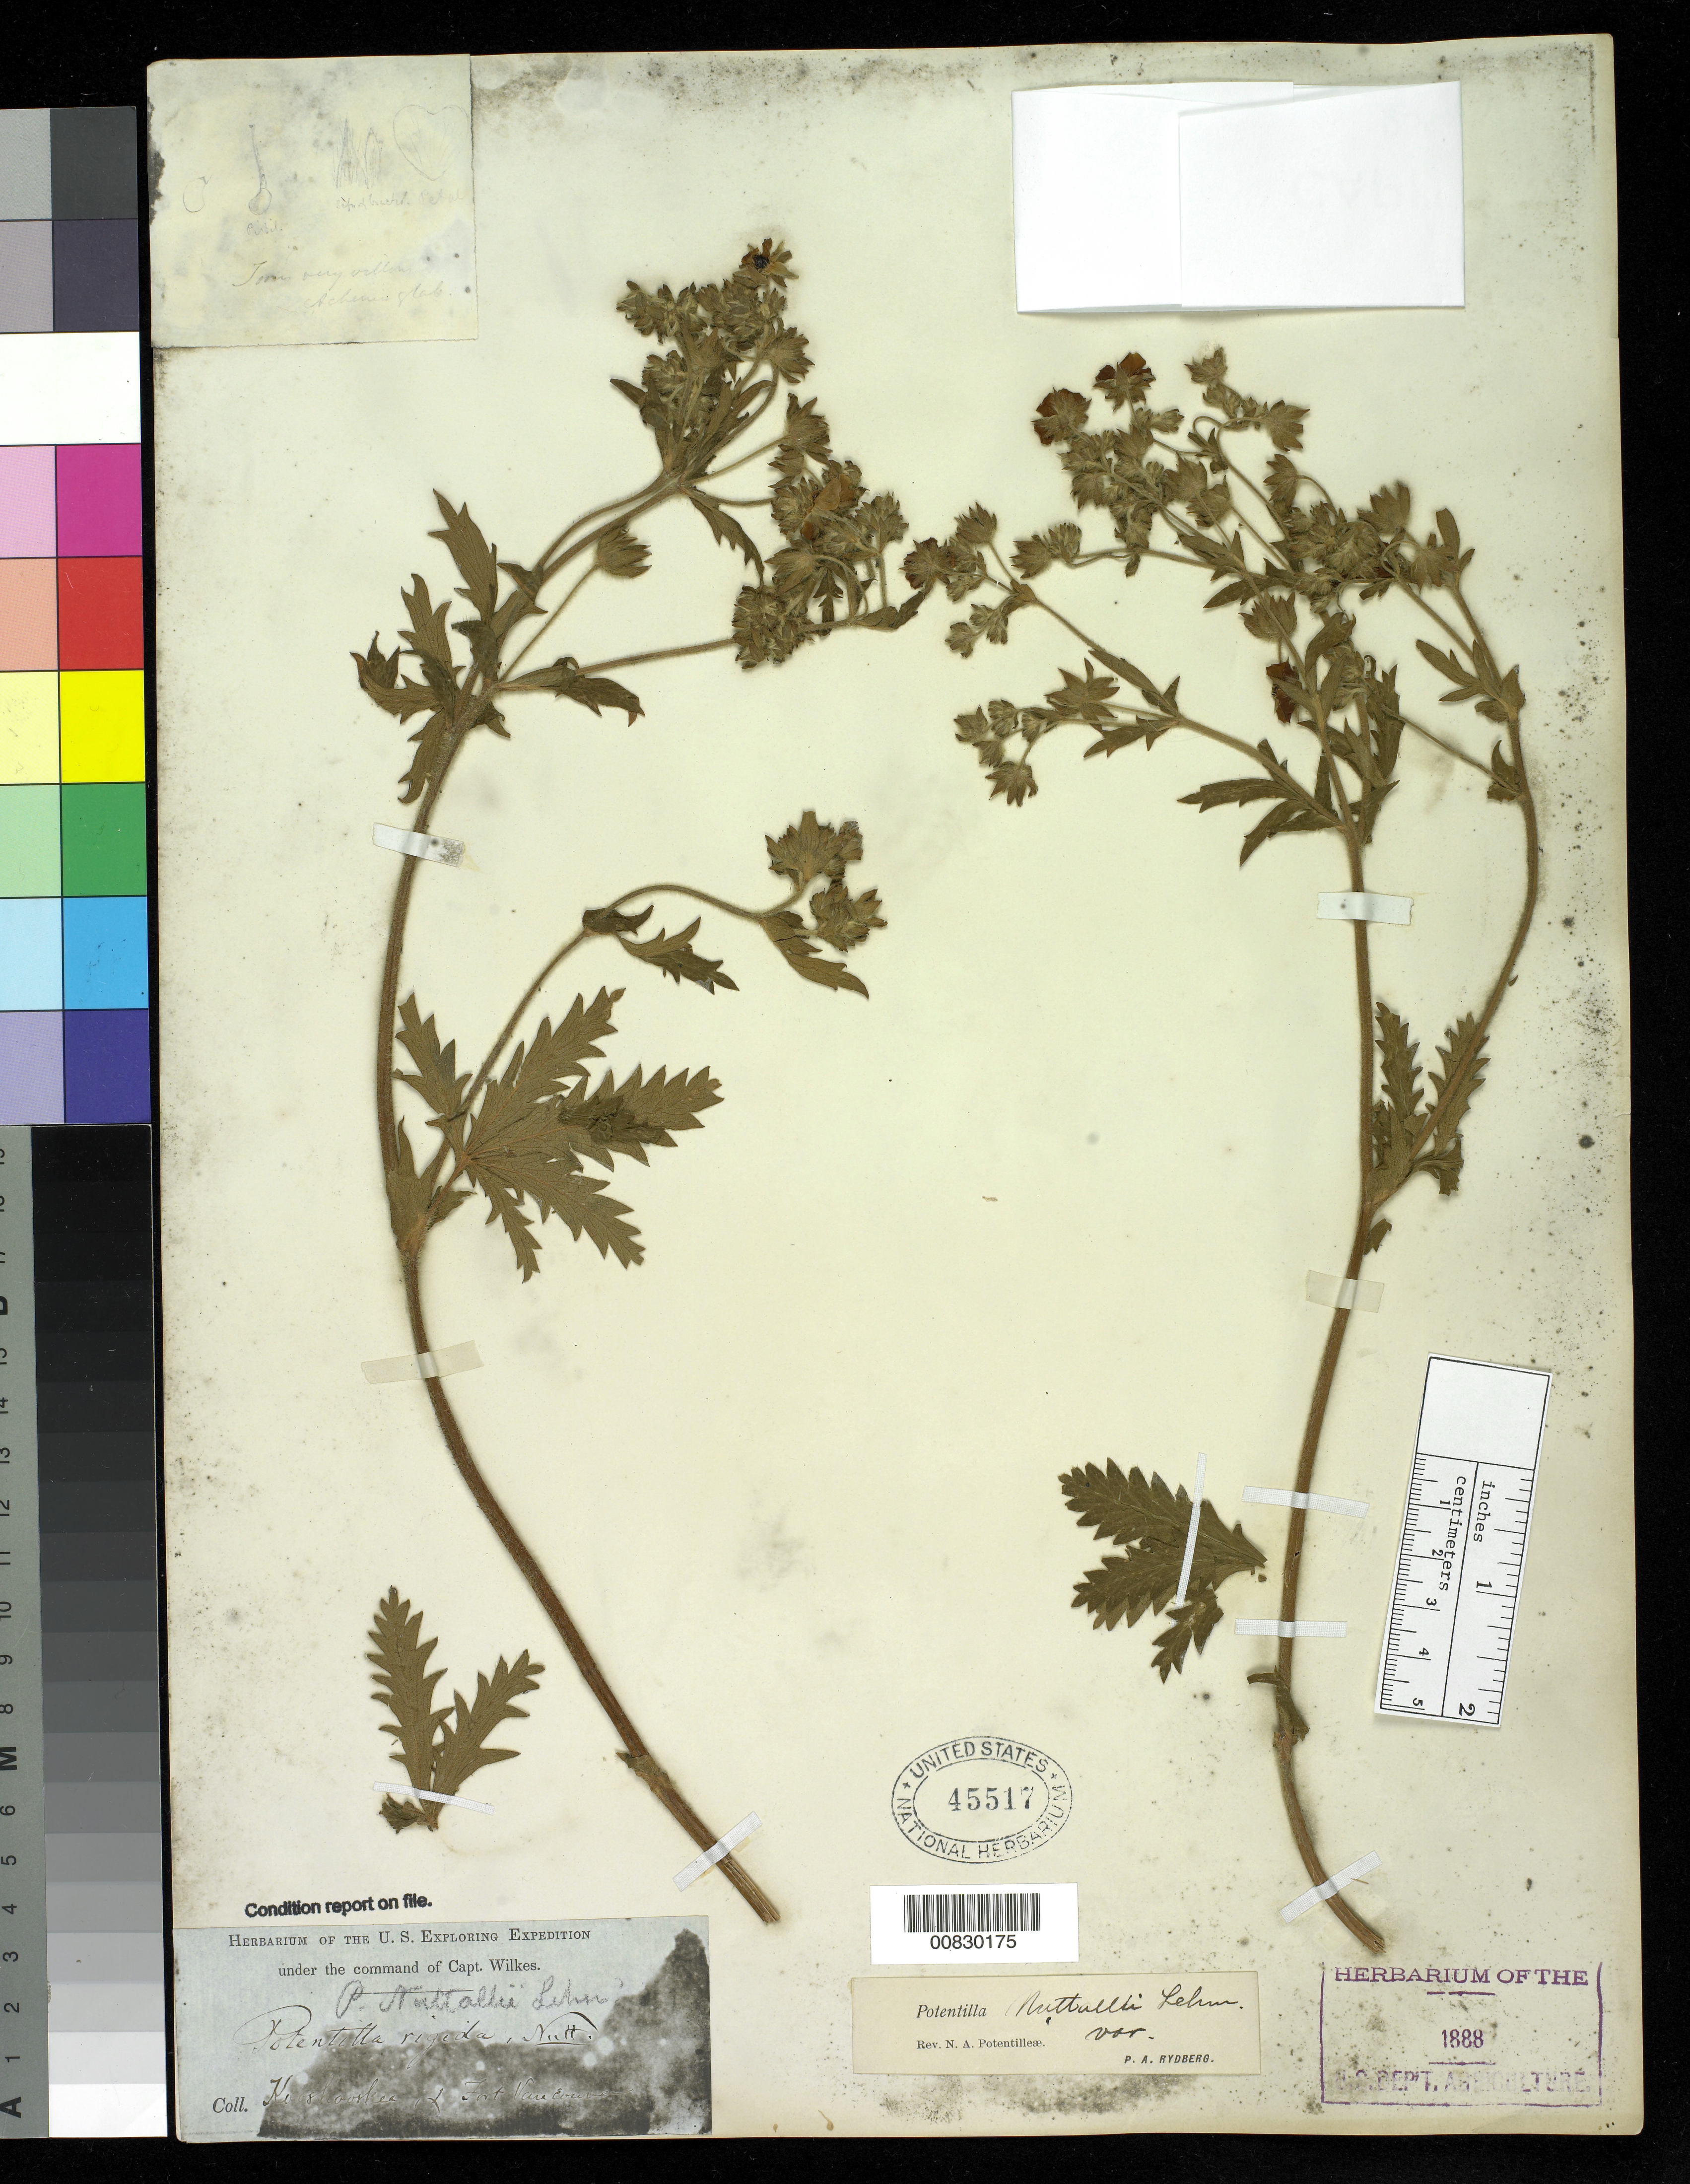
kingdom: Plantae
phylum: Tracheophyta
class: Magnoliopsida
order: Rosales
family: Rosaceae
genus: Potentilla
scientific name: Potentilla gracilis var. fastigiata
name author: (Nutt.) S. Watson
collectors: Wilkes Explor. Exped.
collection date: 1838/1842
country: United States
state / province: Washington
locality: Kooskooskee & Fort Vancouver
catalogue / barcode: US 45517